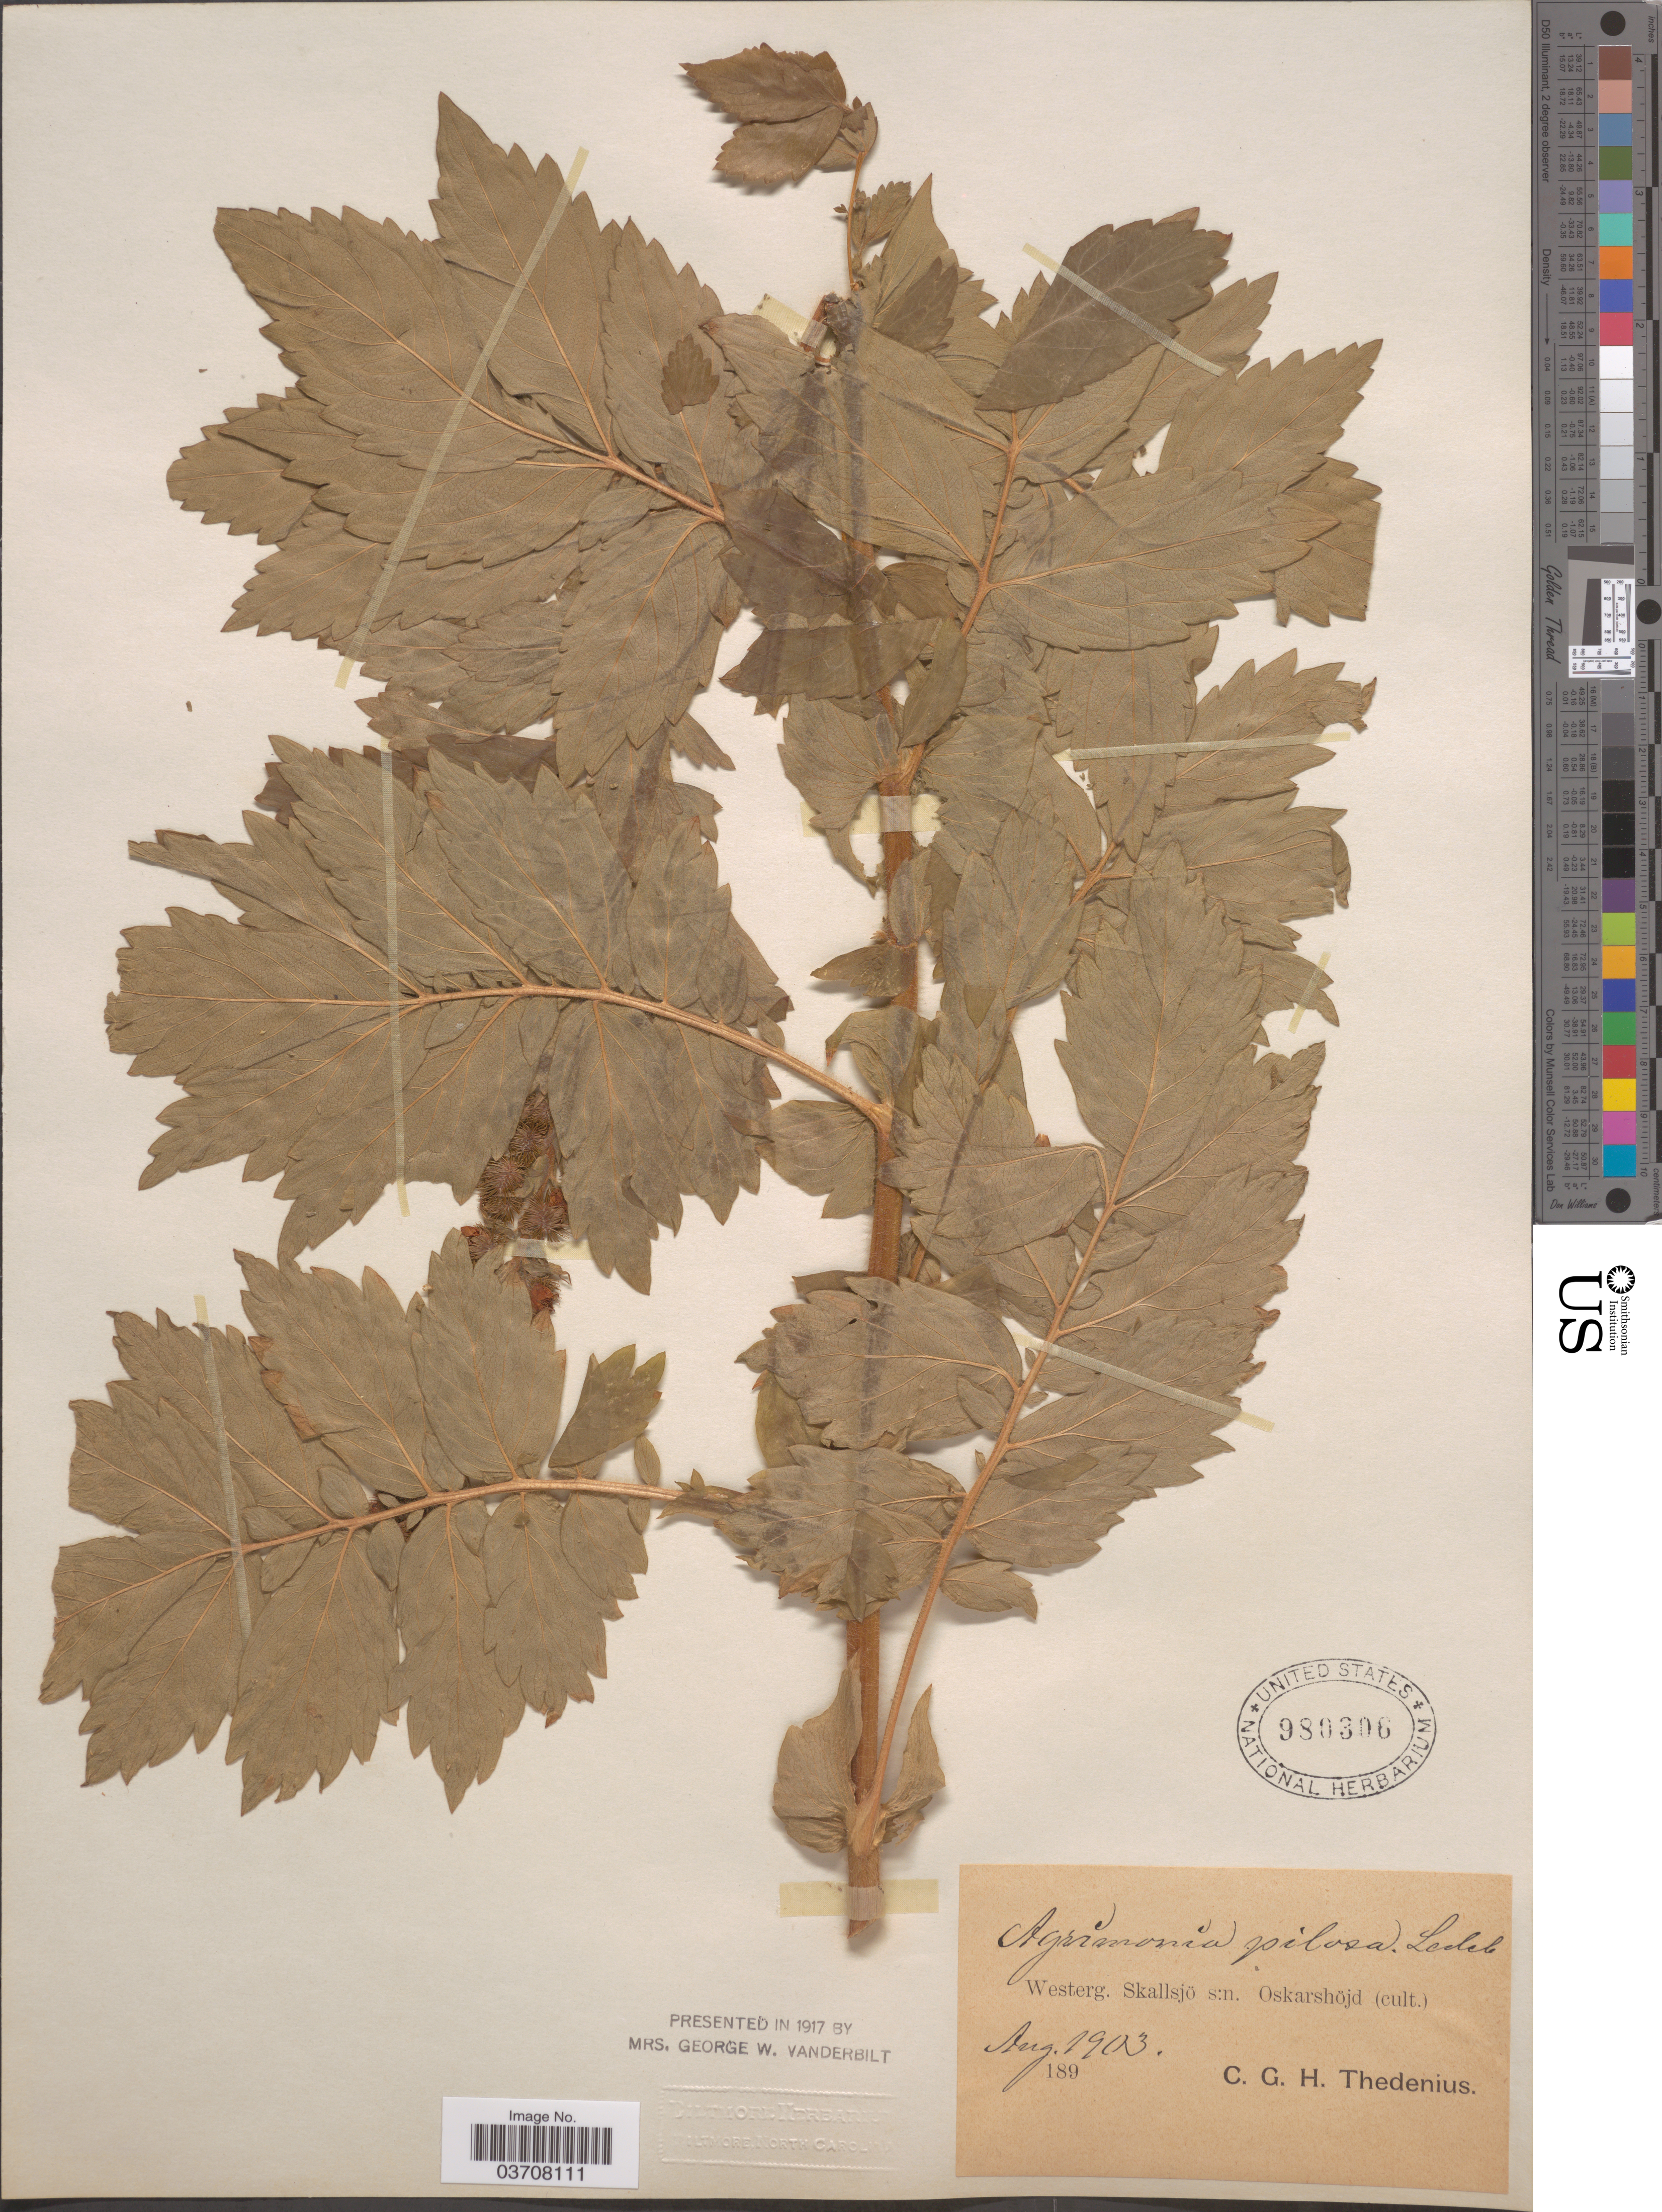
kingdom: Plantae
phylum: Tracheophyta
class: Magnoliopsida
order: Rosales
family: Rosaceae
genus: Agrimonia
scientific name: Agrimonia sp.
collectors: C. Thedenius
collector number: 189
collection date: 1903-08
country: Sweden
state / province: Gotland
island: Gotland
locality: Westerg. Skallsjö s:n. Oskarshöjd.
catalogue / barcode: US 980306